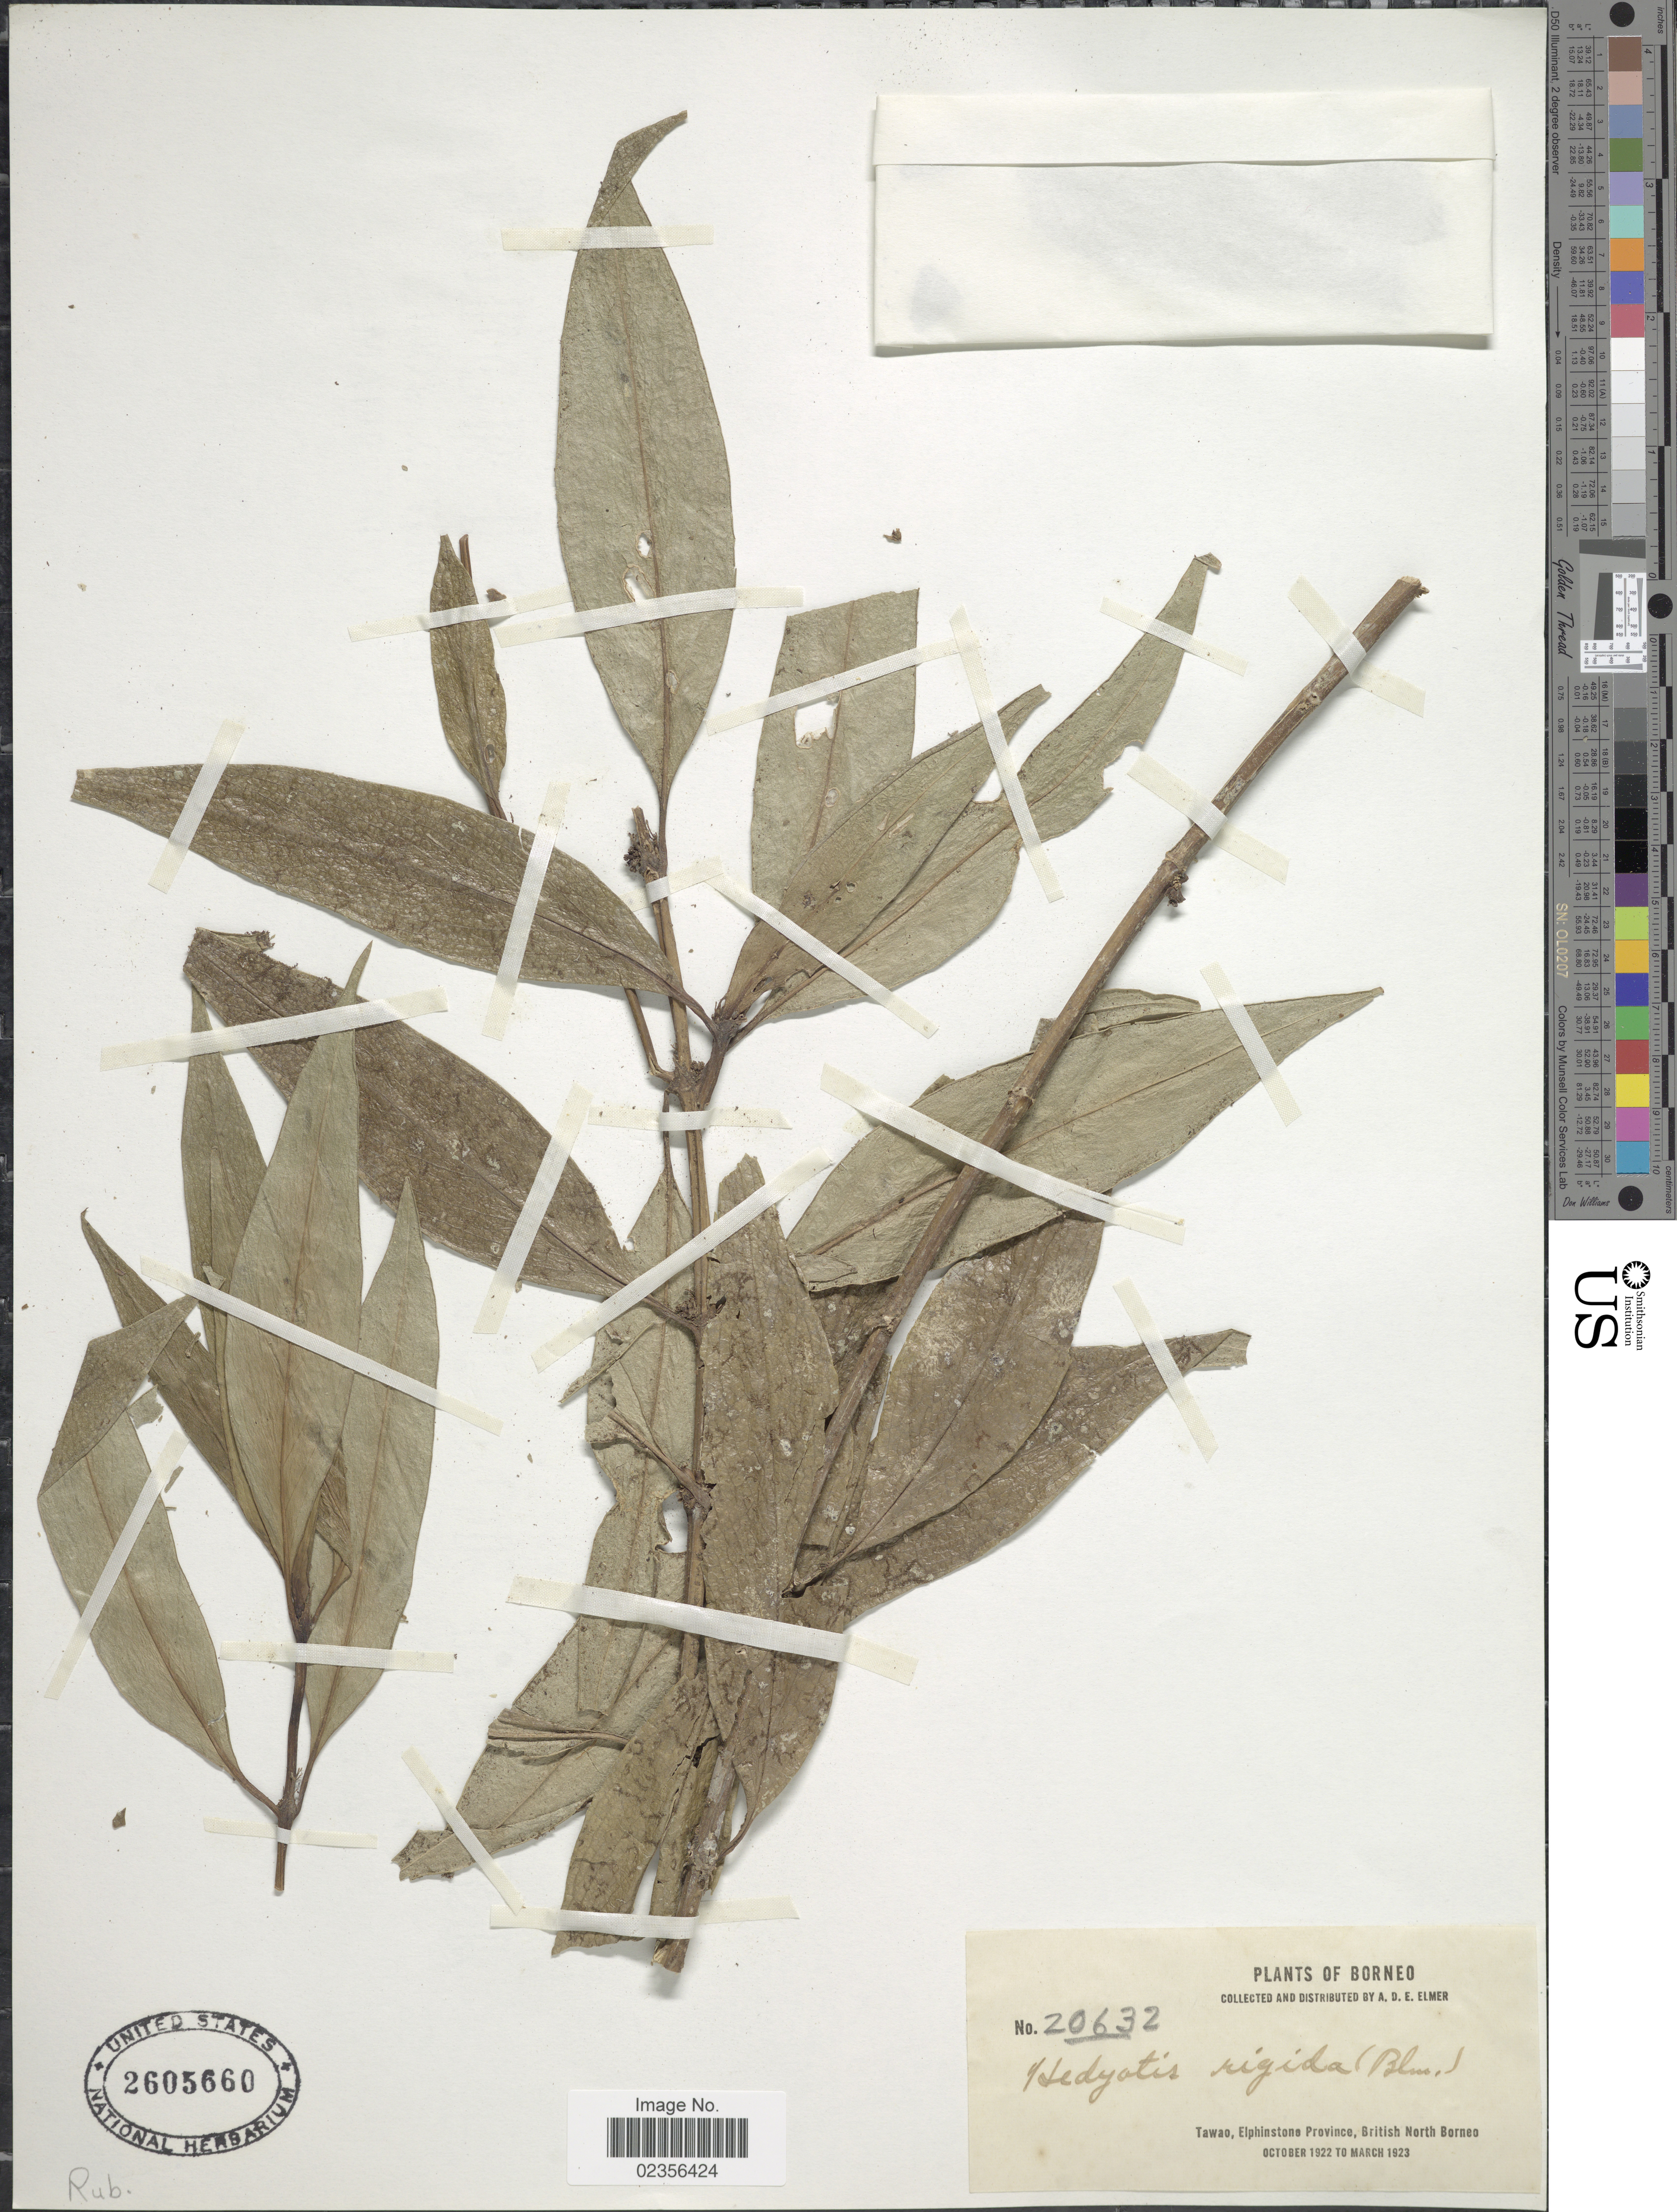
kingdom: Plantae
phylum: Tracheophyta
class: Magnoliopsida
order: Gentianales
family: Rubiaceae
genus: Hedyotis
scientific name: Hedyotis rigida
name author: (Blume) Walp.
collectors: A. D. E. Elmer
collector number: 20632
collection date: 1922-10/1923-03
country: Malaysia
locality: Borneo, Tawao, Elphinstone Province, British North Borneo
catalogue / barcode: US 2605660